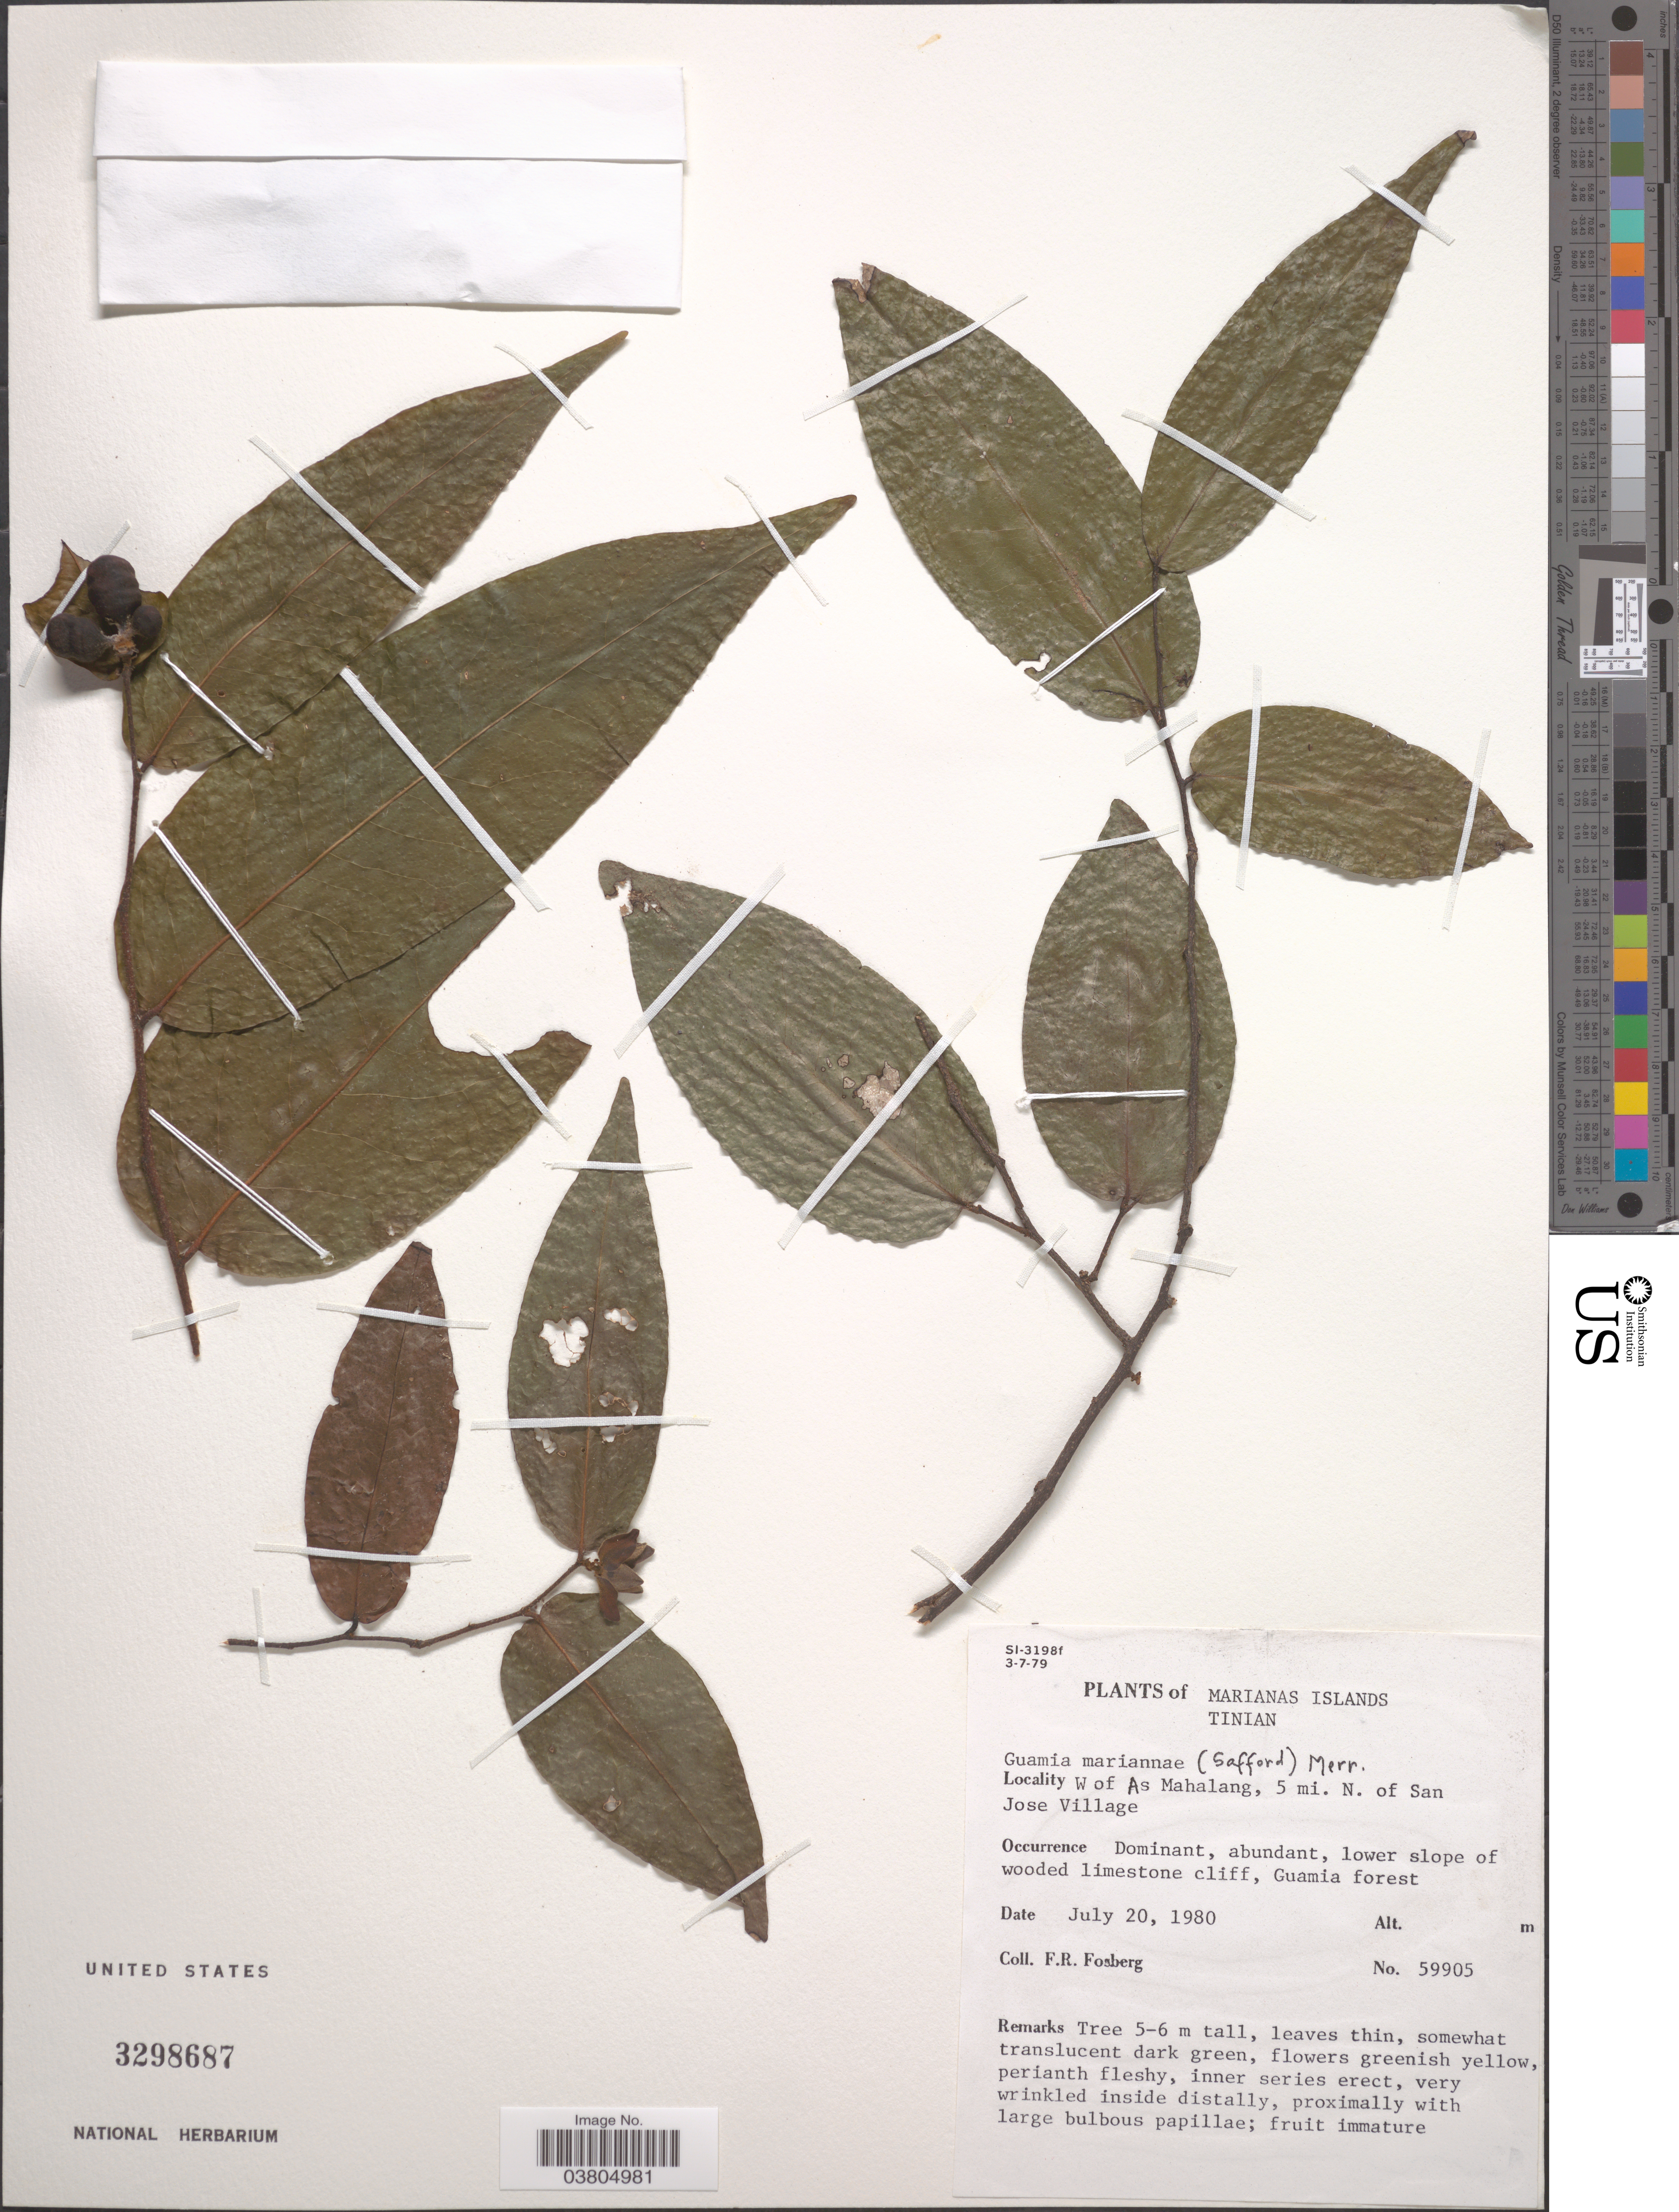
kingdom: Plantae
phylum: Tracheophyta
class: Magnoliopsida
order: Magnoliales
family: Annonaceae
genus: Meiogyne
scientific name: Meiogyne cylindrocarpa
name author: (Burck) Van Huesden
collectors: F. R. Fosberg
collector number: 59905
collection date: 1980-07-20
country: Northern Mariana Islands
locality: Marianas Islands. Tinian. W of As Mahalang, 5 mi. N. of San Jose Village.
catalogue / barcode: US 3298687